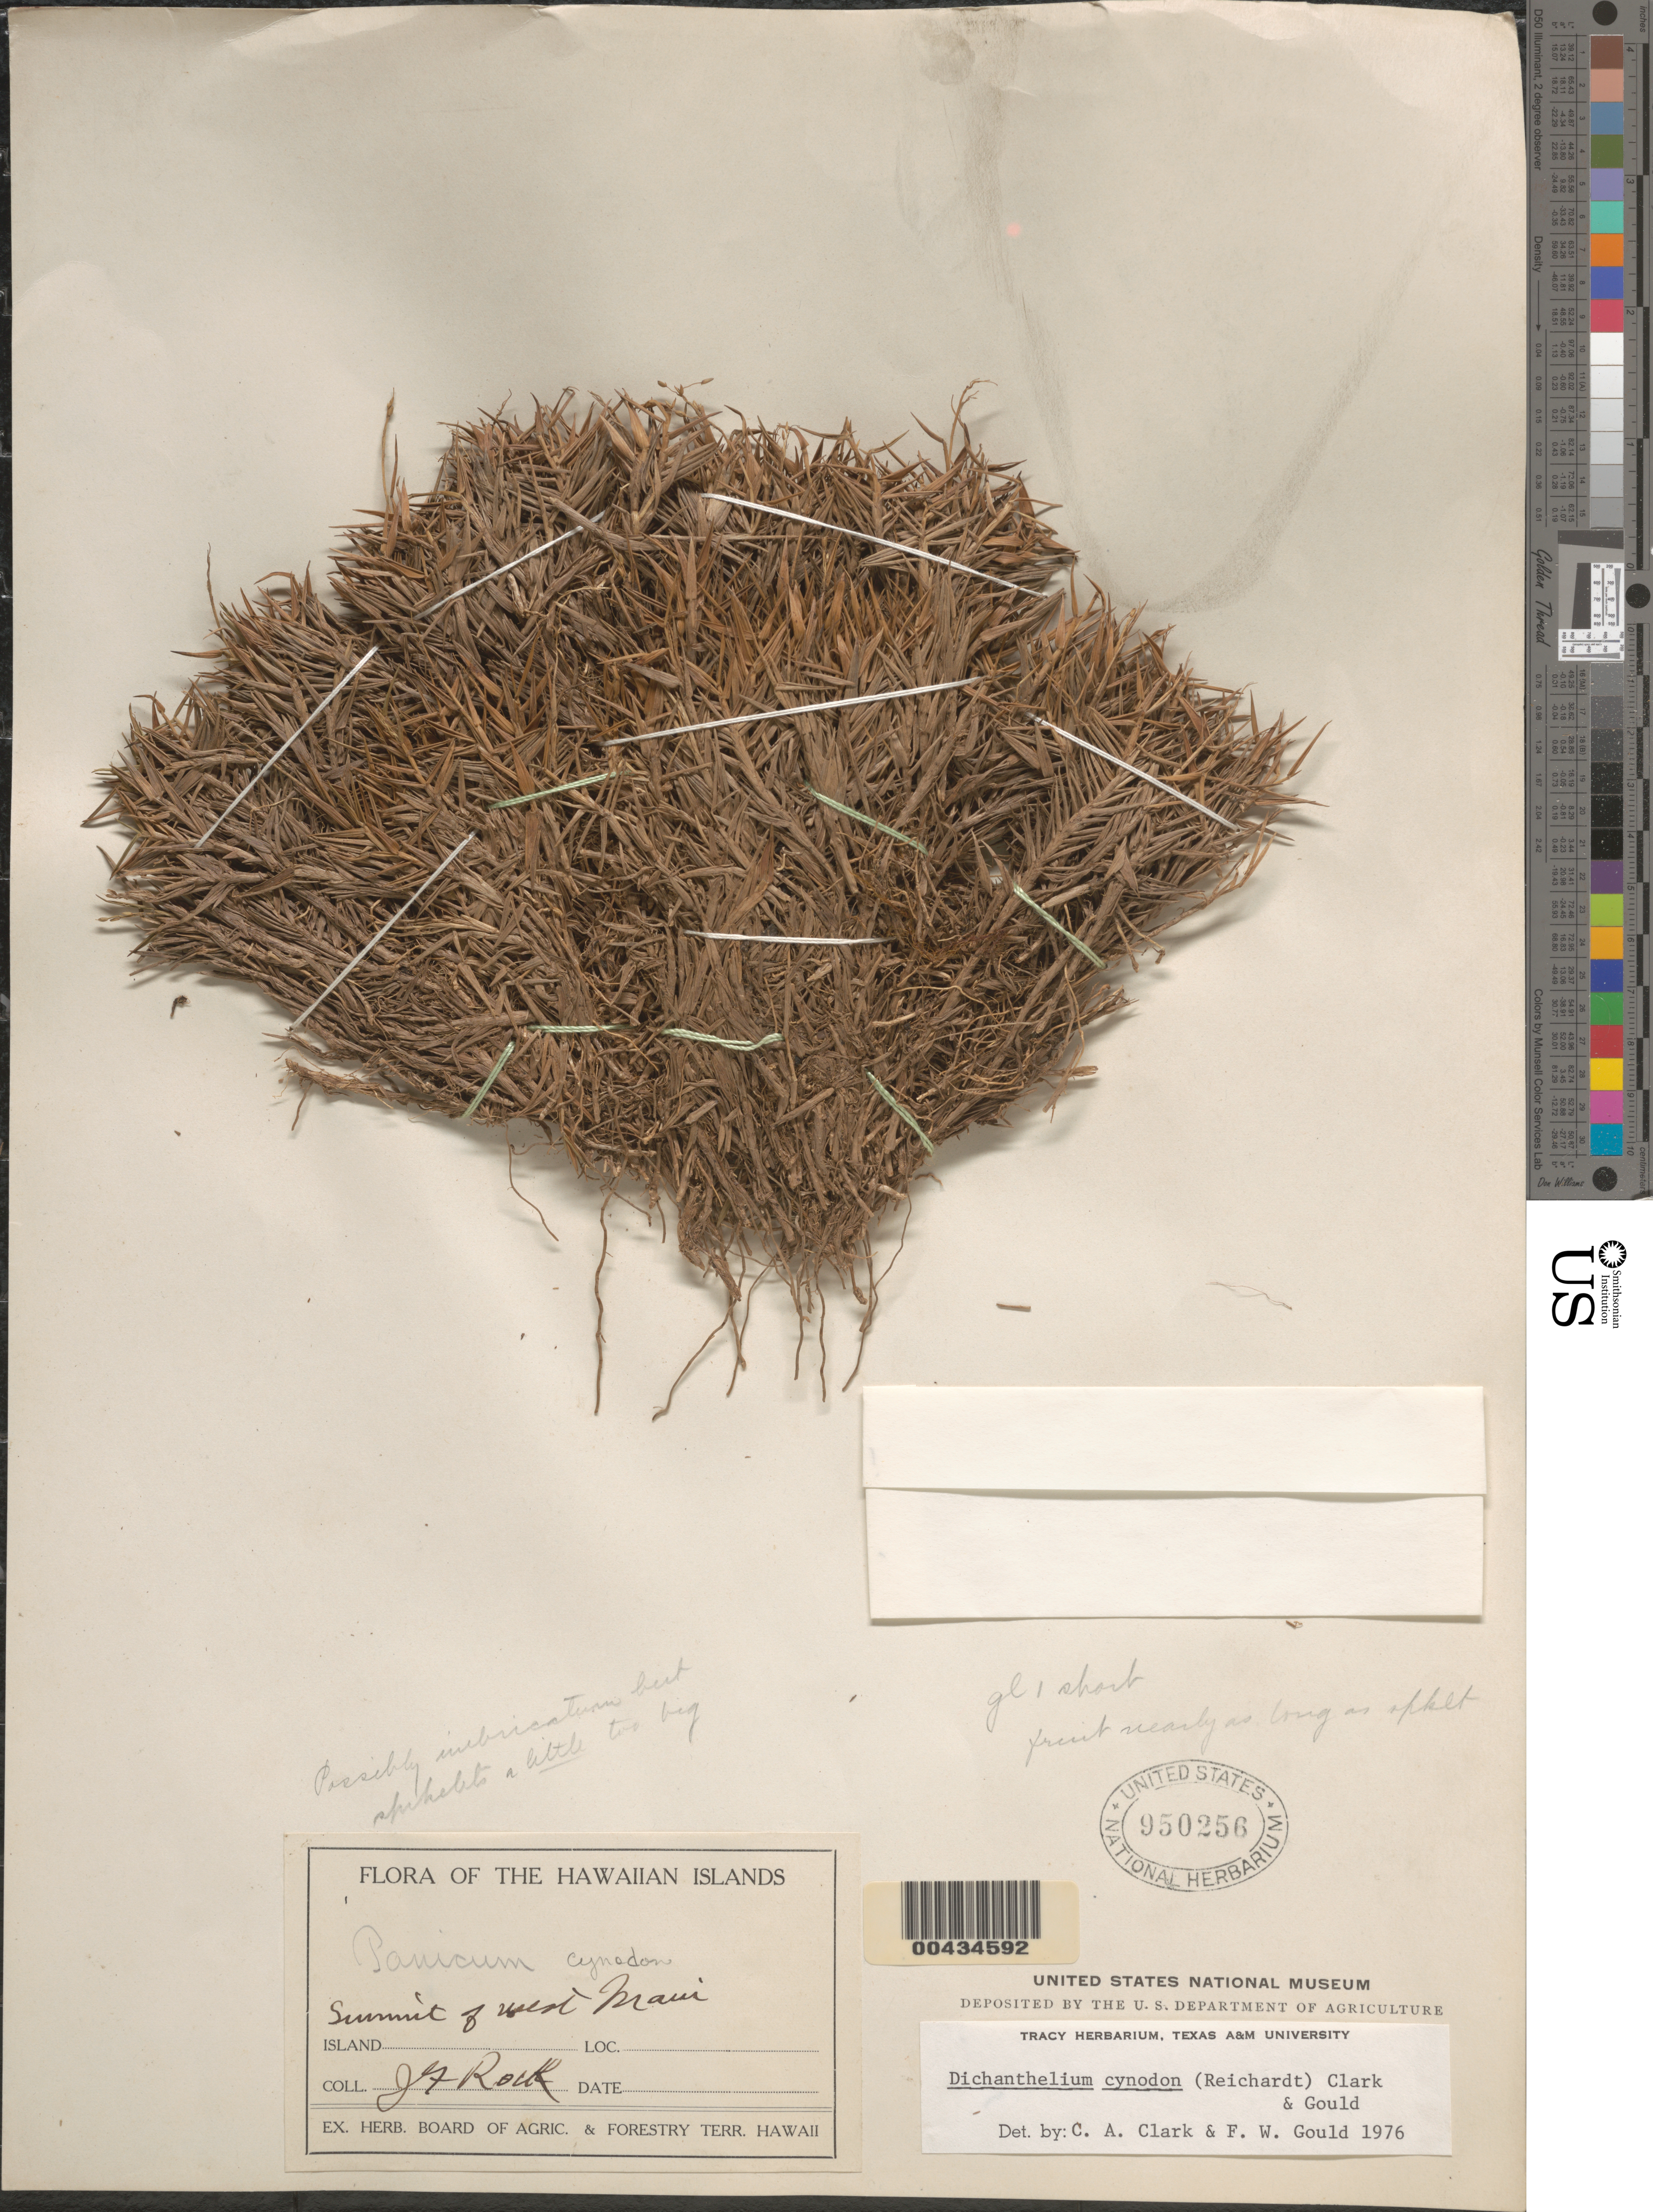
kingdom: Plantae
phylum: Tracheophyta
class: Liliopsida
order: Poales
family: Poaceae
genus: Dichanthelium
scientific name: Dichanthelium cynodon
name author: (Reichardt) C.A. Clark & Gould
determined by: Clark, C. A.; Gould, F. W.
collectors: J. F. Rock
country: United States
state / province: Hawaii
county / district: Maui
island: Maui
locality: Summit of W Maui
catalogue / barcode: US 950256